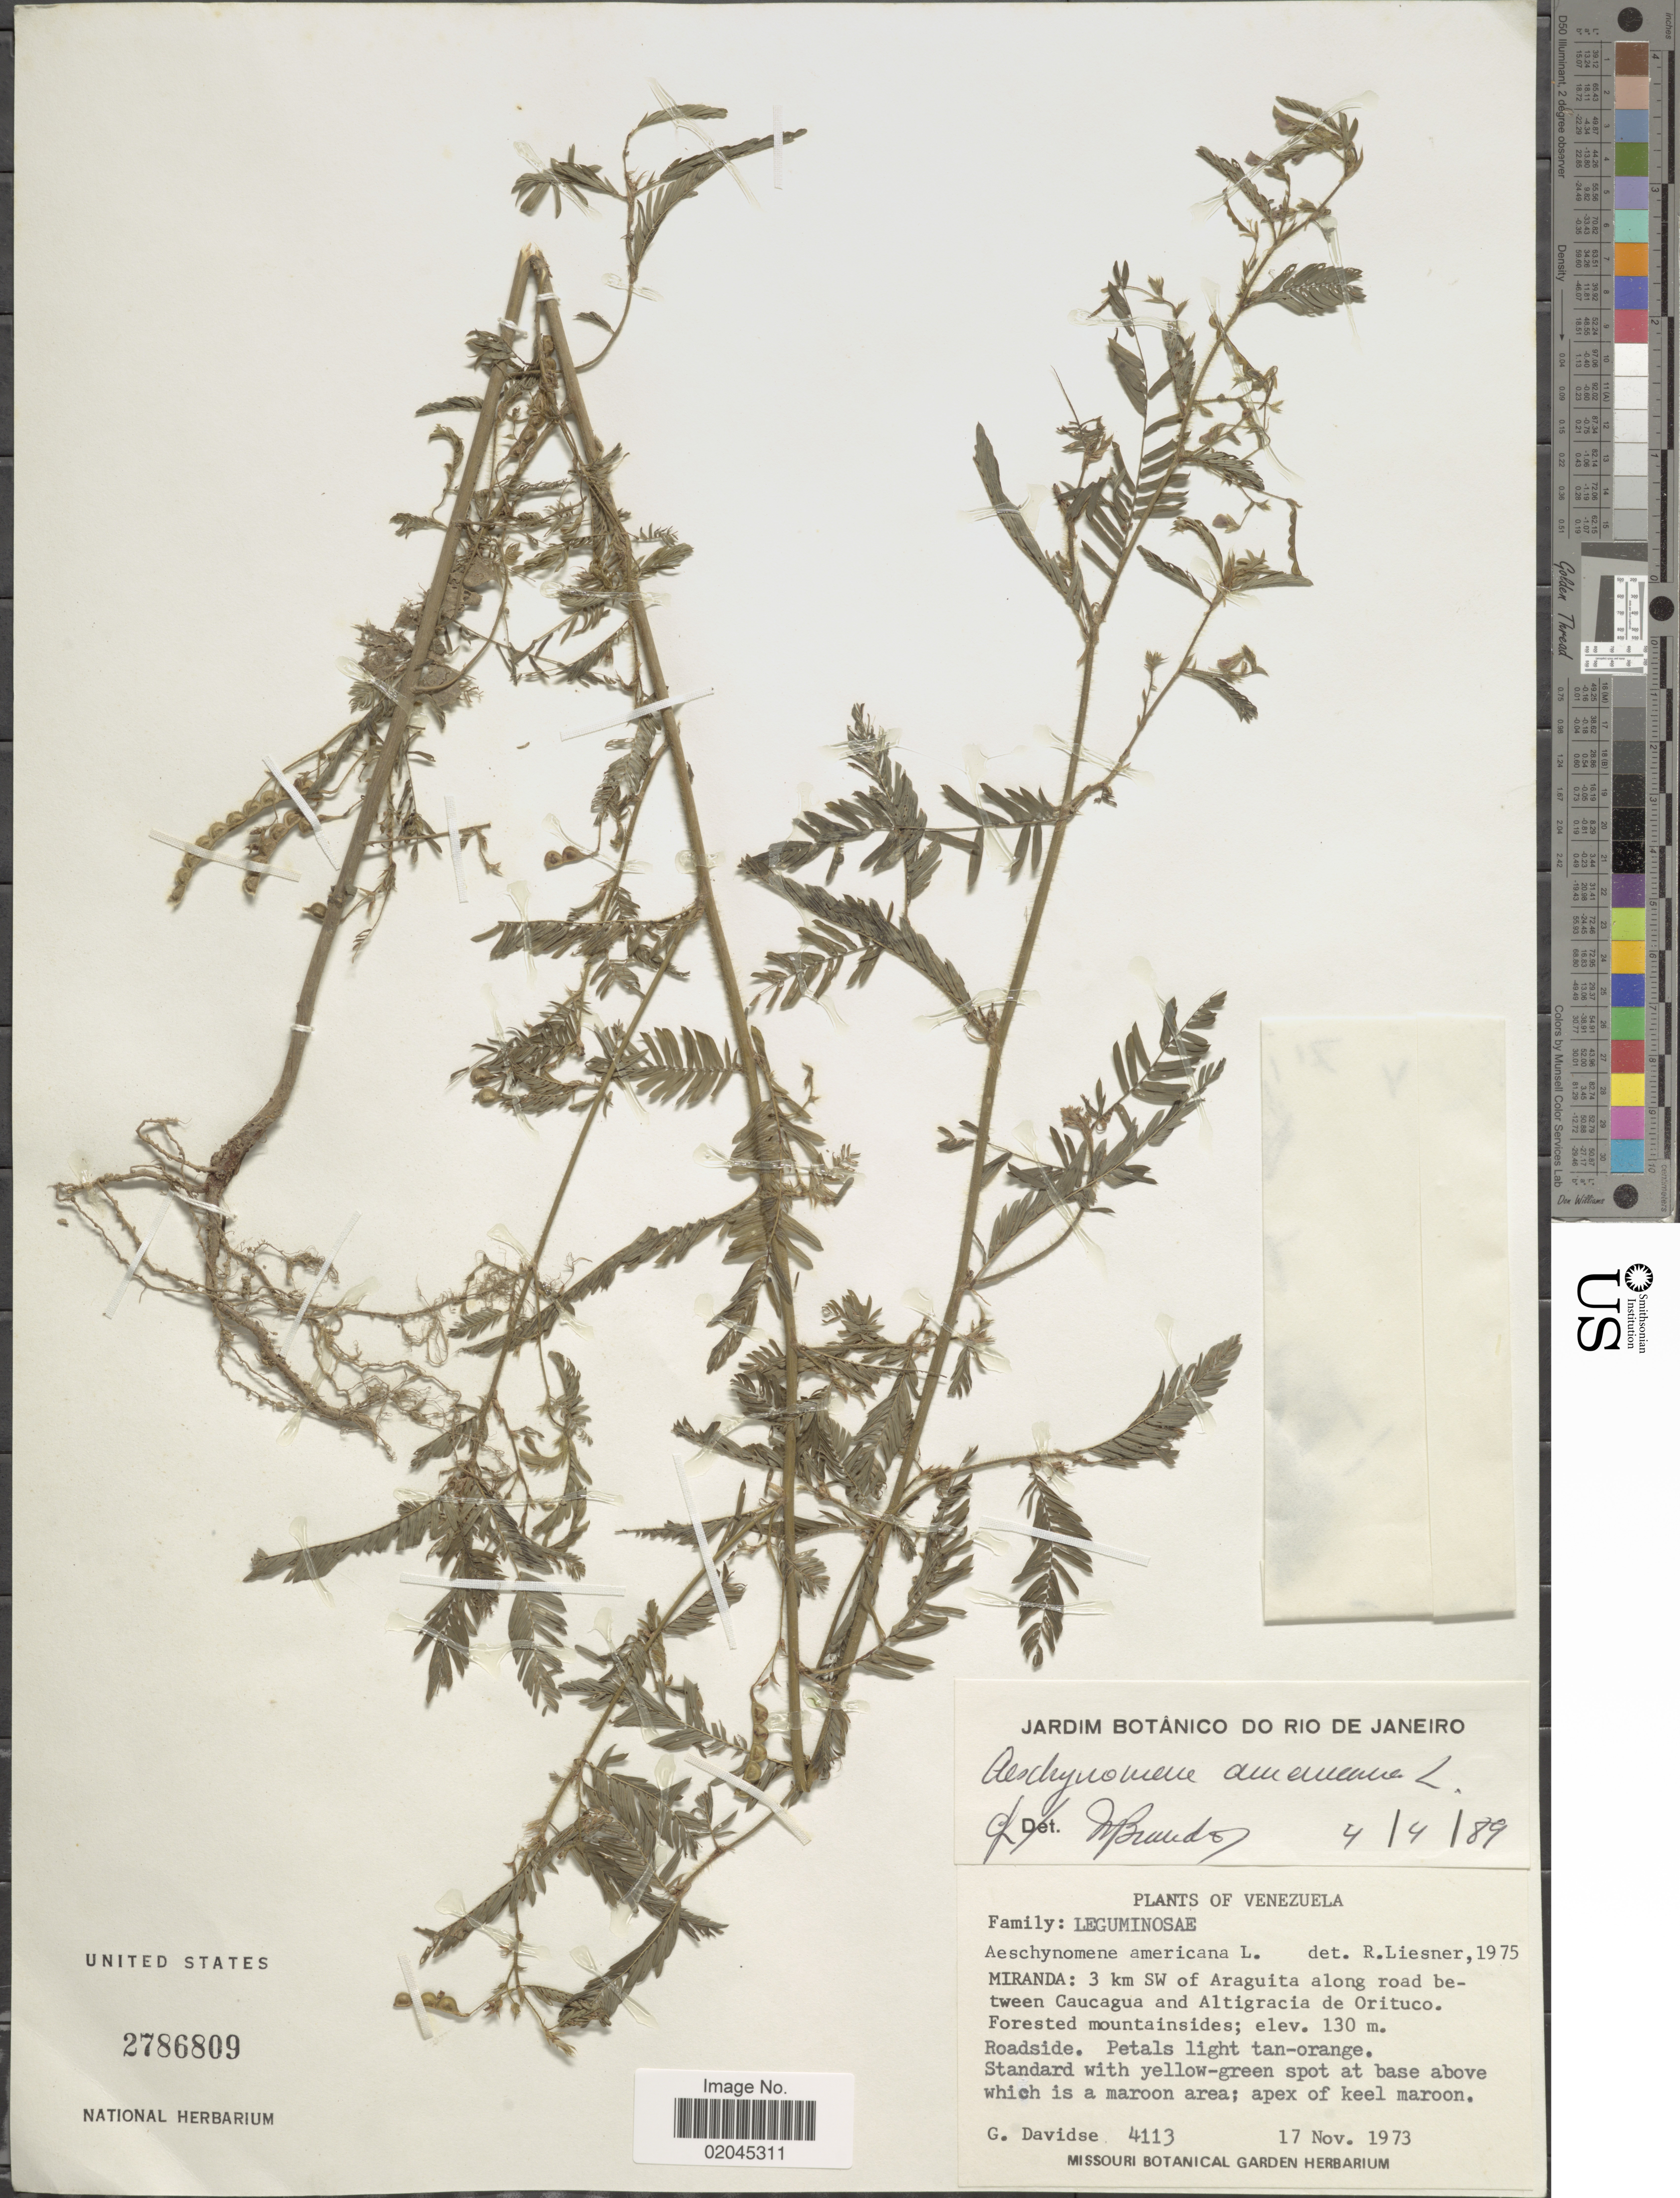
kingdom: Plantae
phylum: Tracheophyta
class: Magnoliopsida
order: Fabales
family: Fabaceae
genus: Aeschynomene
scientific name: Aeschynomene americana var. americana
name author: L.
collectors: G. Davidse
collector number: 4113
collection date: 1973-11-17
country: Venezuela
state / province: Miranda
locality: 3 km SW of Araguita along road between Caucagua and Aktigracia de Orituco. Forested mountainsides, Roadside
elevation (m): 130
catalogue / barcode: US 2786809